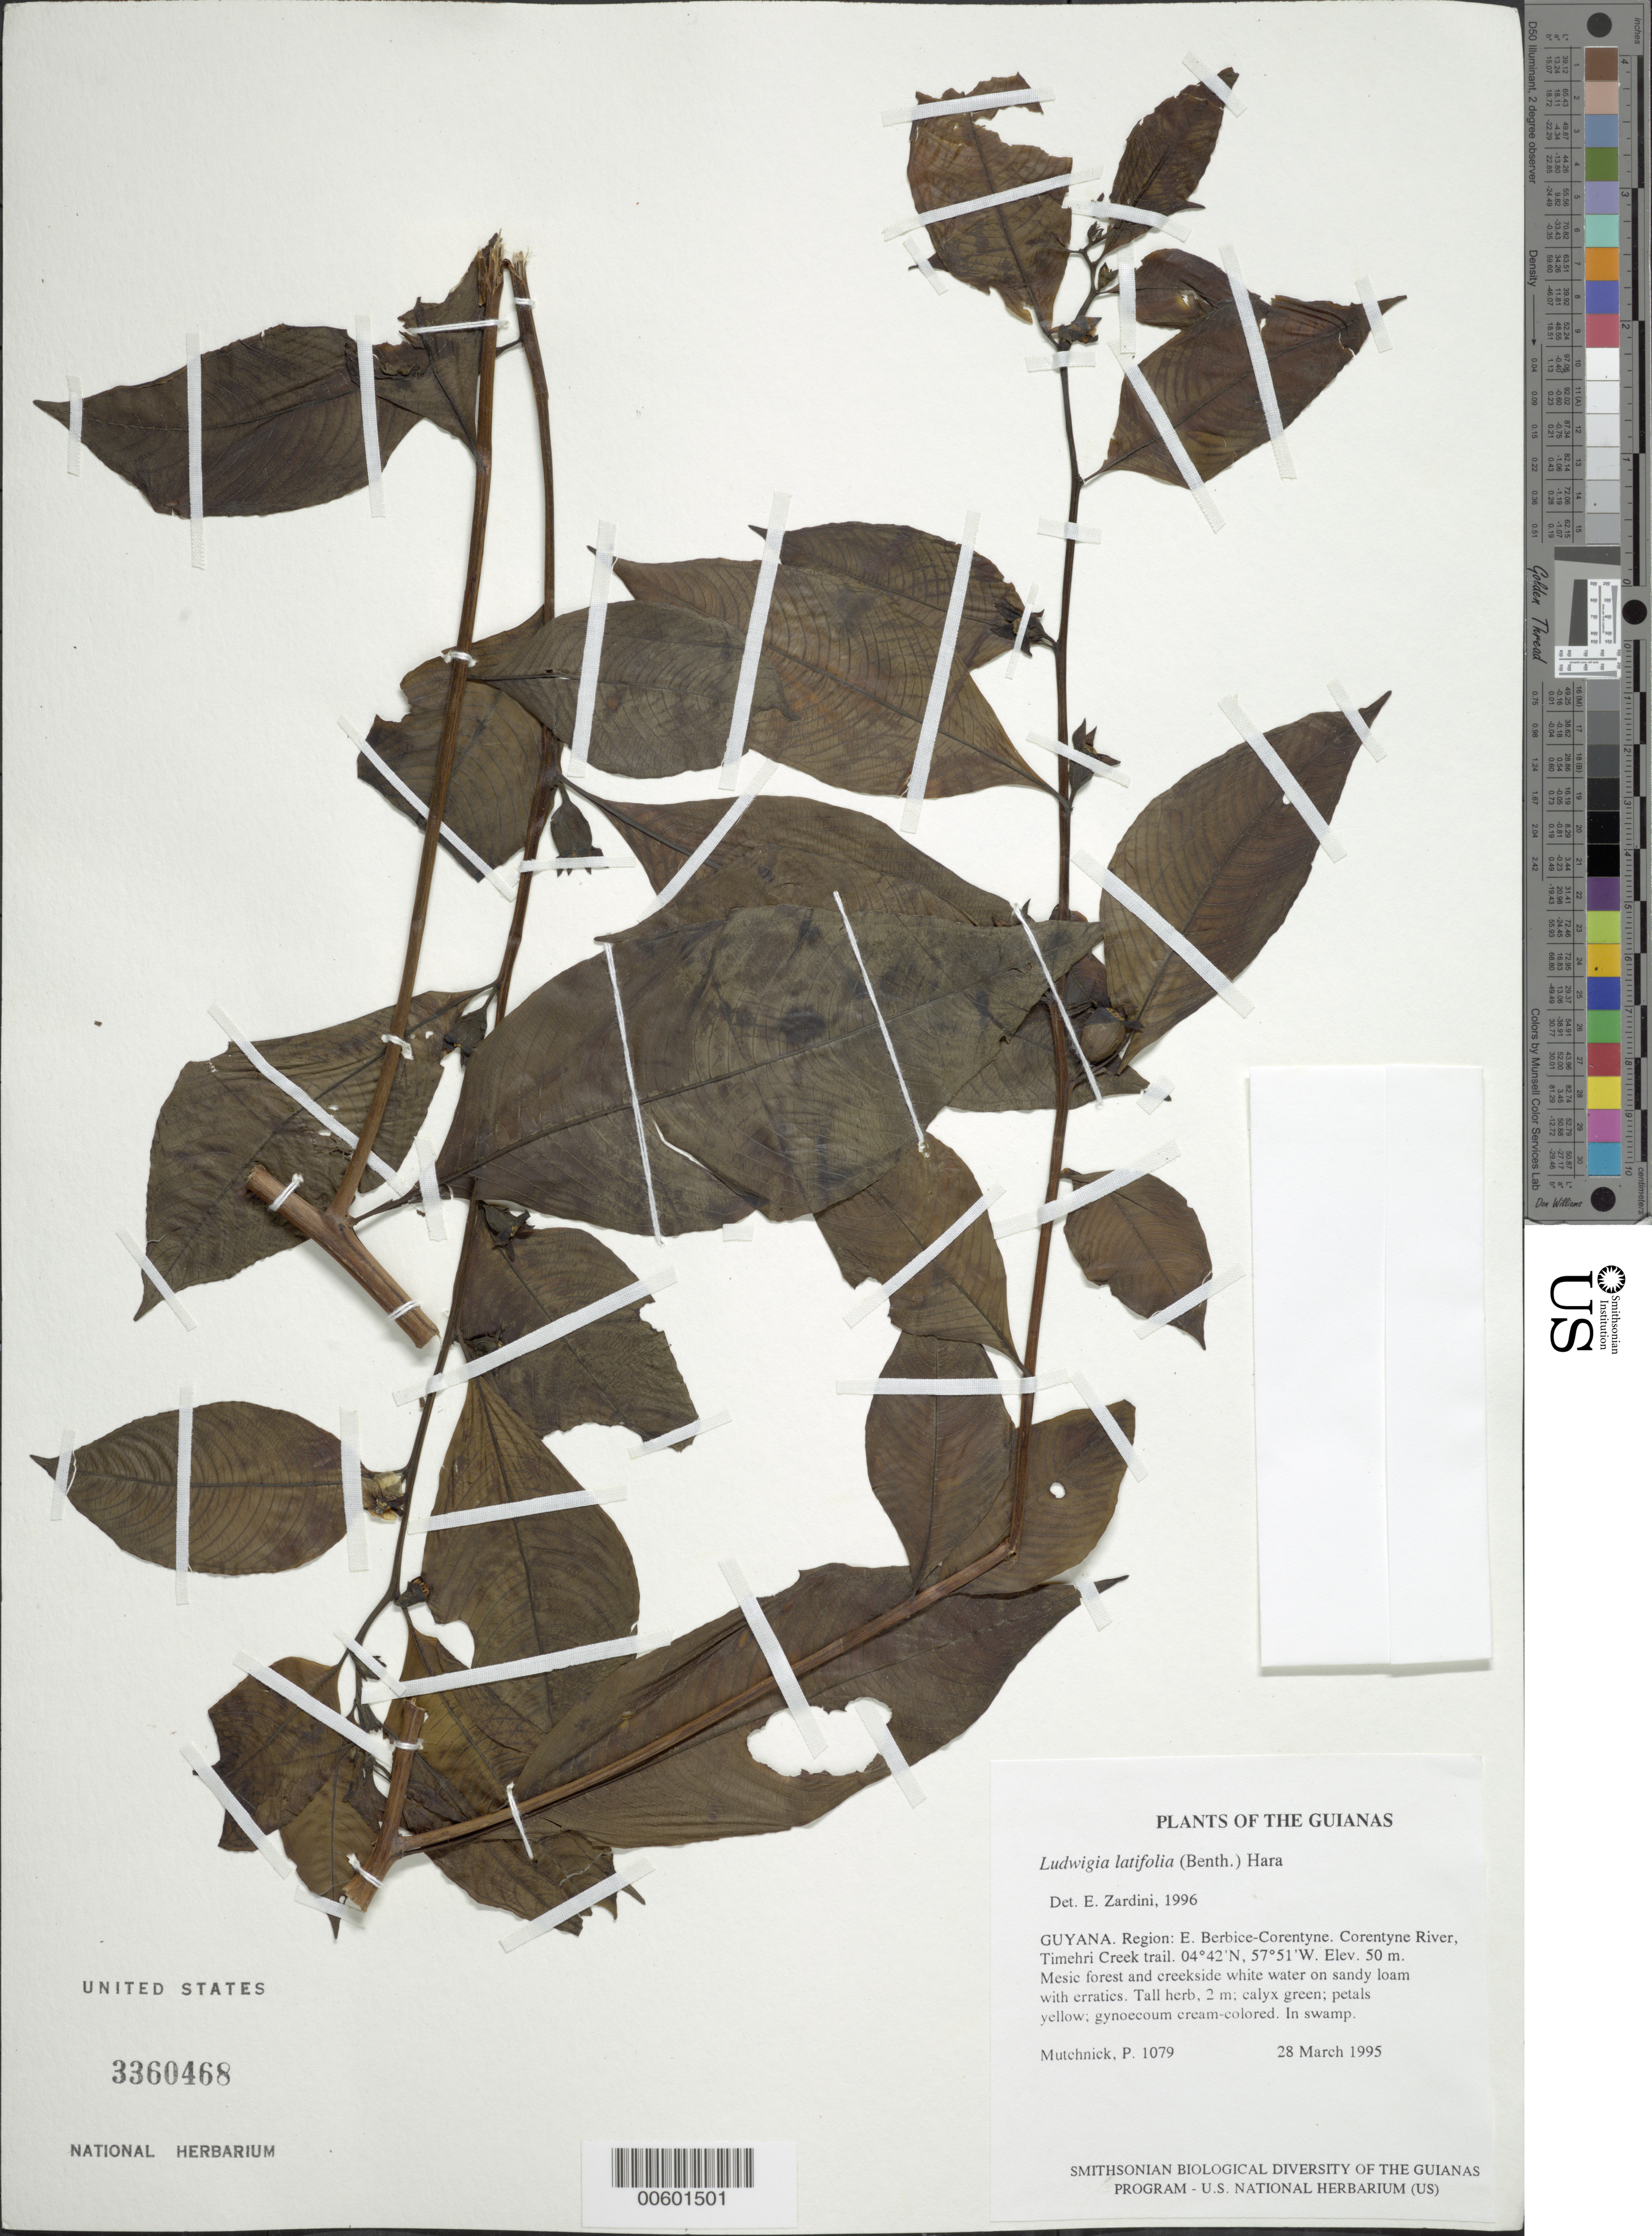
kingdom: Plantae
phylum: Tracheophyta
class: Magnoliopsida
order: Myrtales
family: Onagraceae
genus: Ludwigia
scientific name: Ludwigia latifolia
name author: (Benth.) H. Hara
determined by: Zardini, Elsa M.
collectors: P. Mutchnick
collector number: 1079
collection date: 1995-03-28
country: Guyana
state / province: E. Berbice-Corentyne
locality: Corentyne River, Timehri Creek trail. mesic forest and creekside white water on sandy loam with erratics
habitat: Mesic forest and creekside white water on sandy loam with erratics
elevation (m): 50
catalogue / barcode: US 3360468